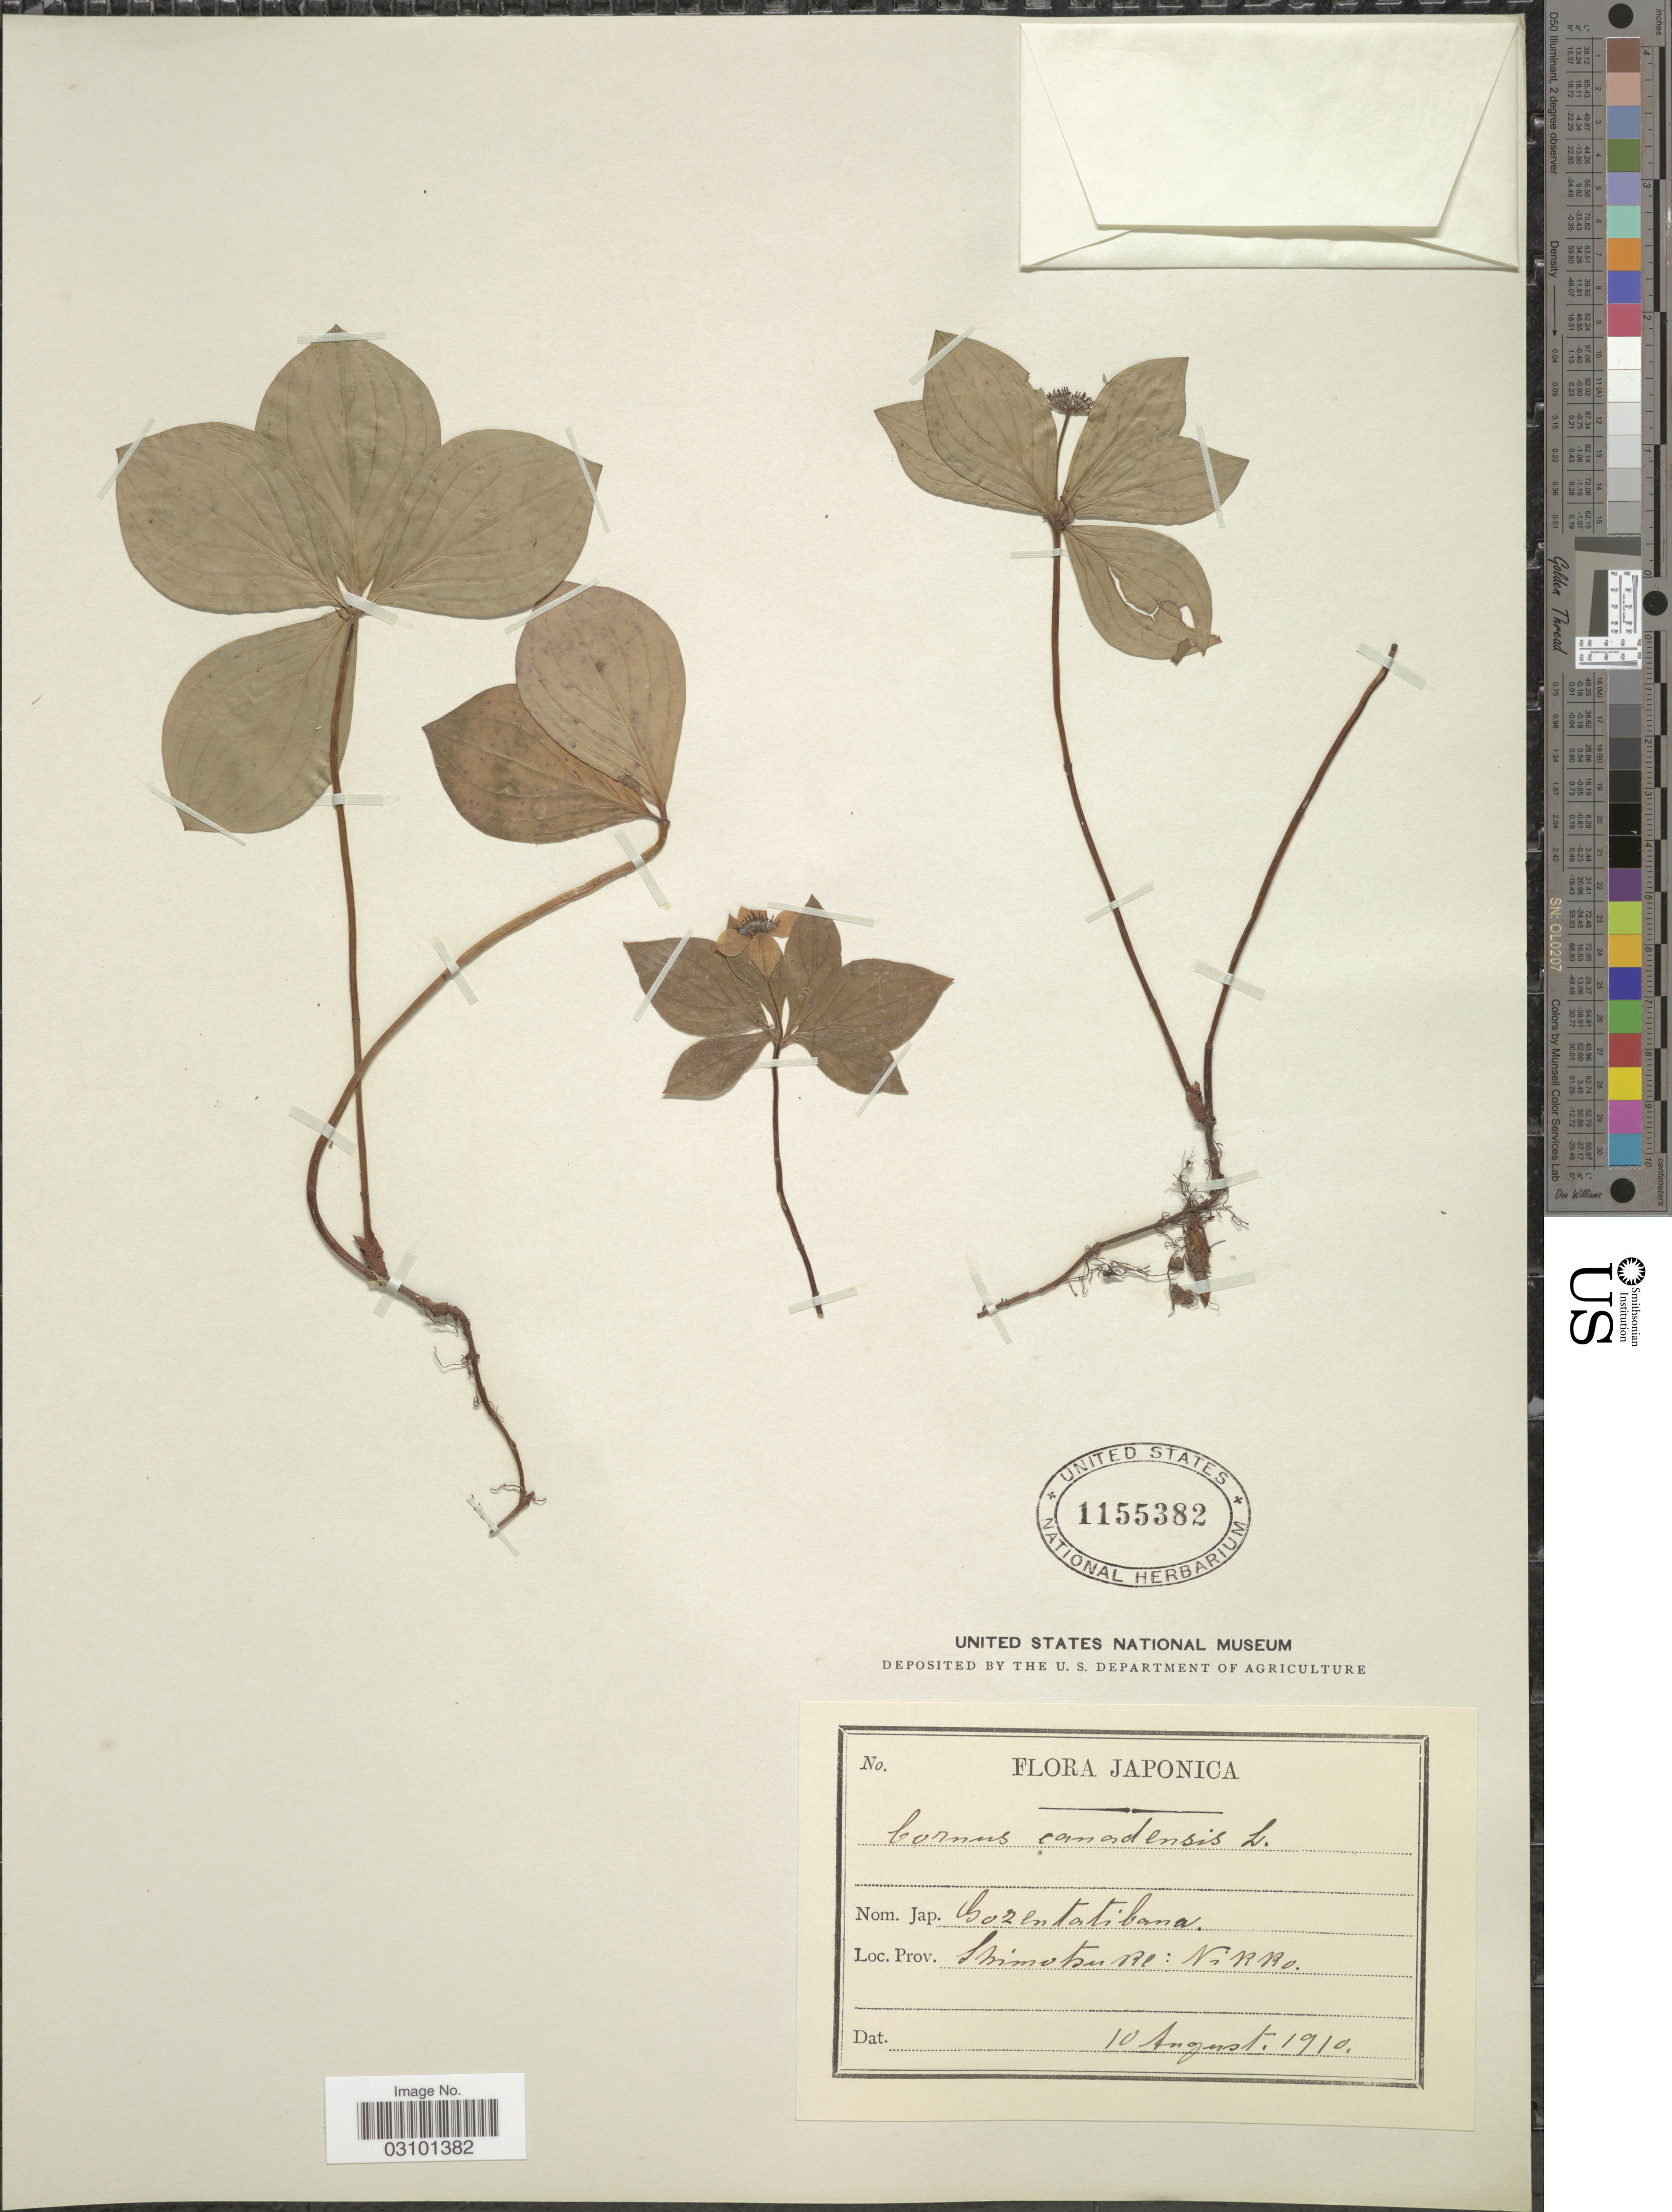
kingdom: Plantae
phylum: Tracheophyta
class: Magnoliopsida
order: Cornales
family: Cornaceae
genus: Cornus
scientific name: Cornus canadensis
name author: L.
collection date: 1910-08-10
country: Japan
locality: Shimotsuke: Nikko.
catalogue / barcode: US 1155382